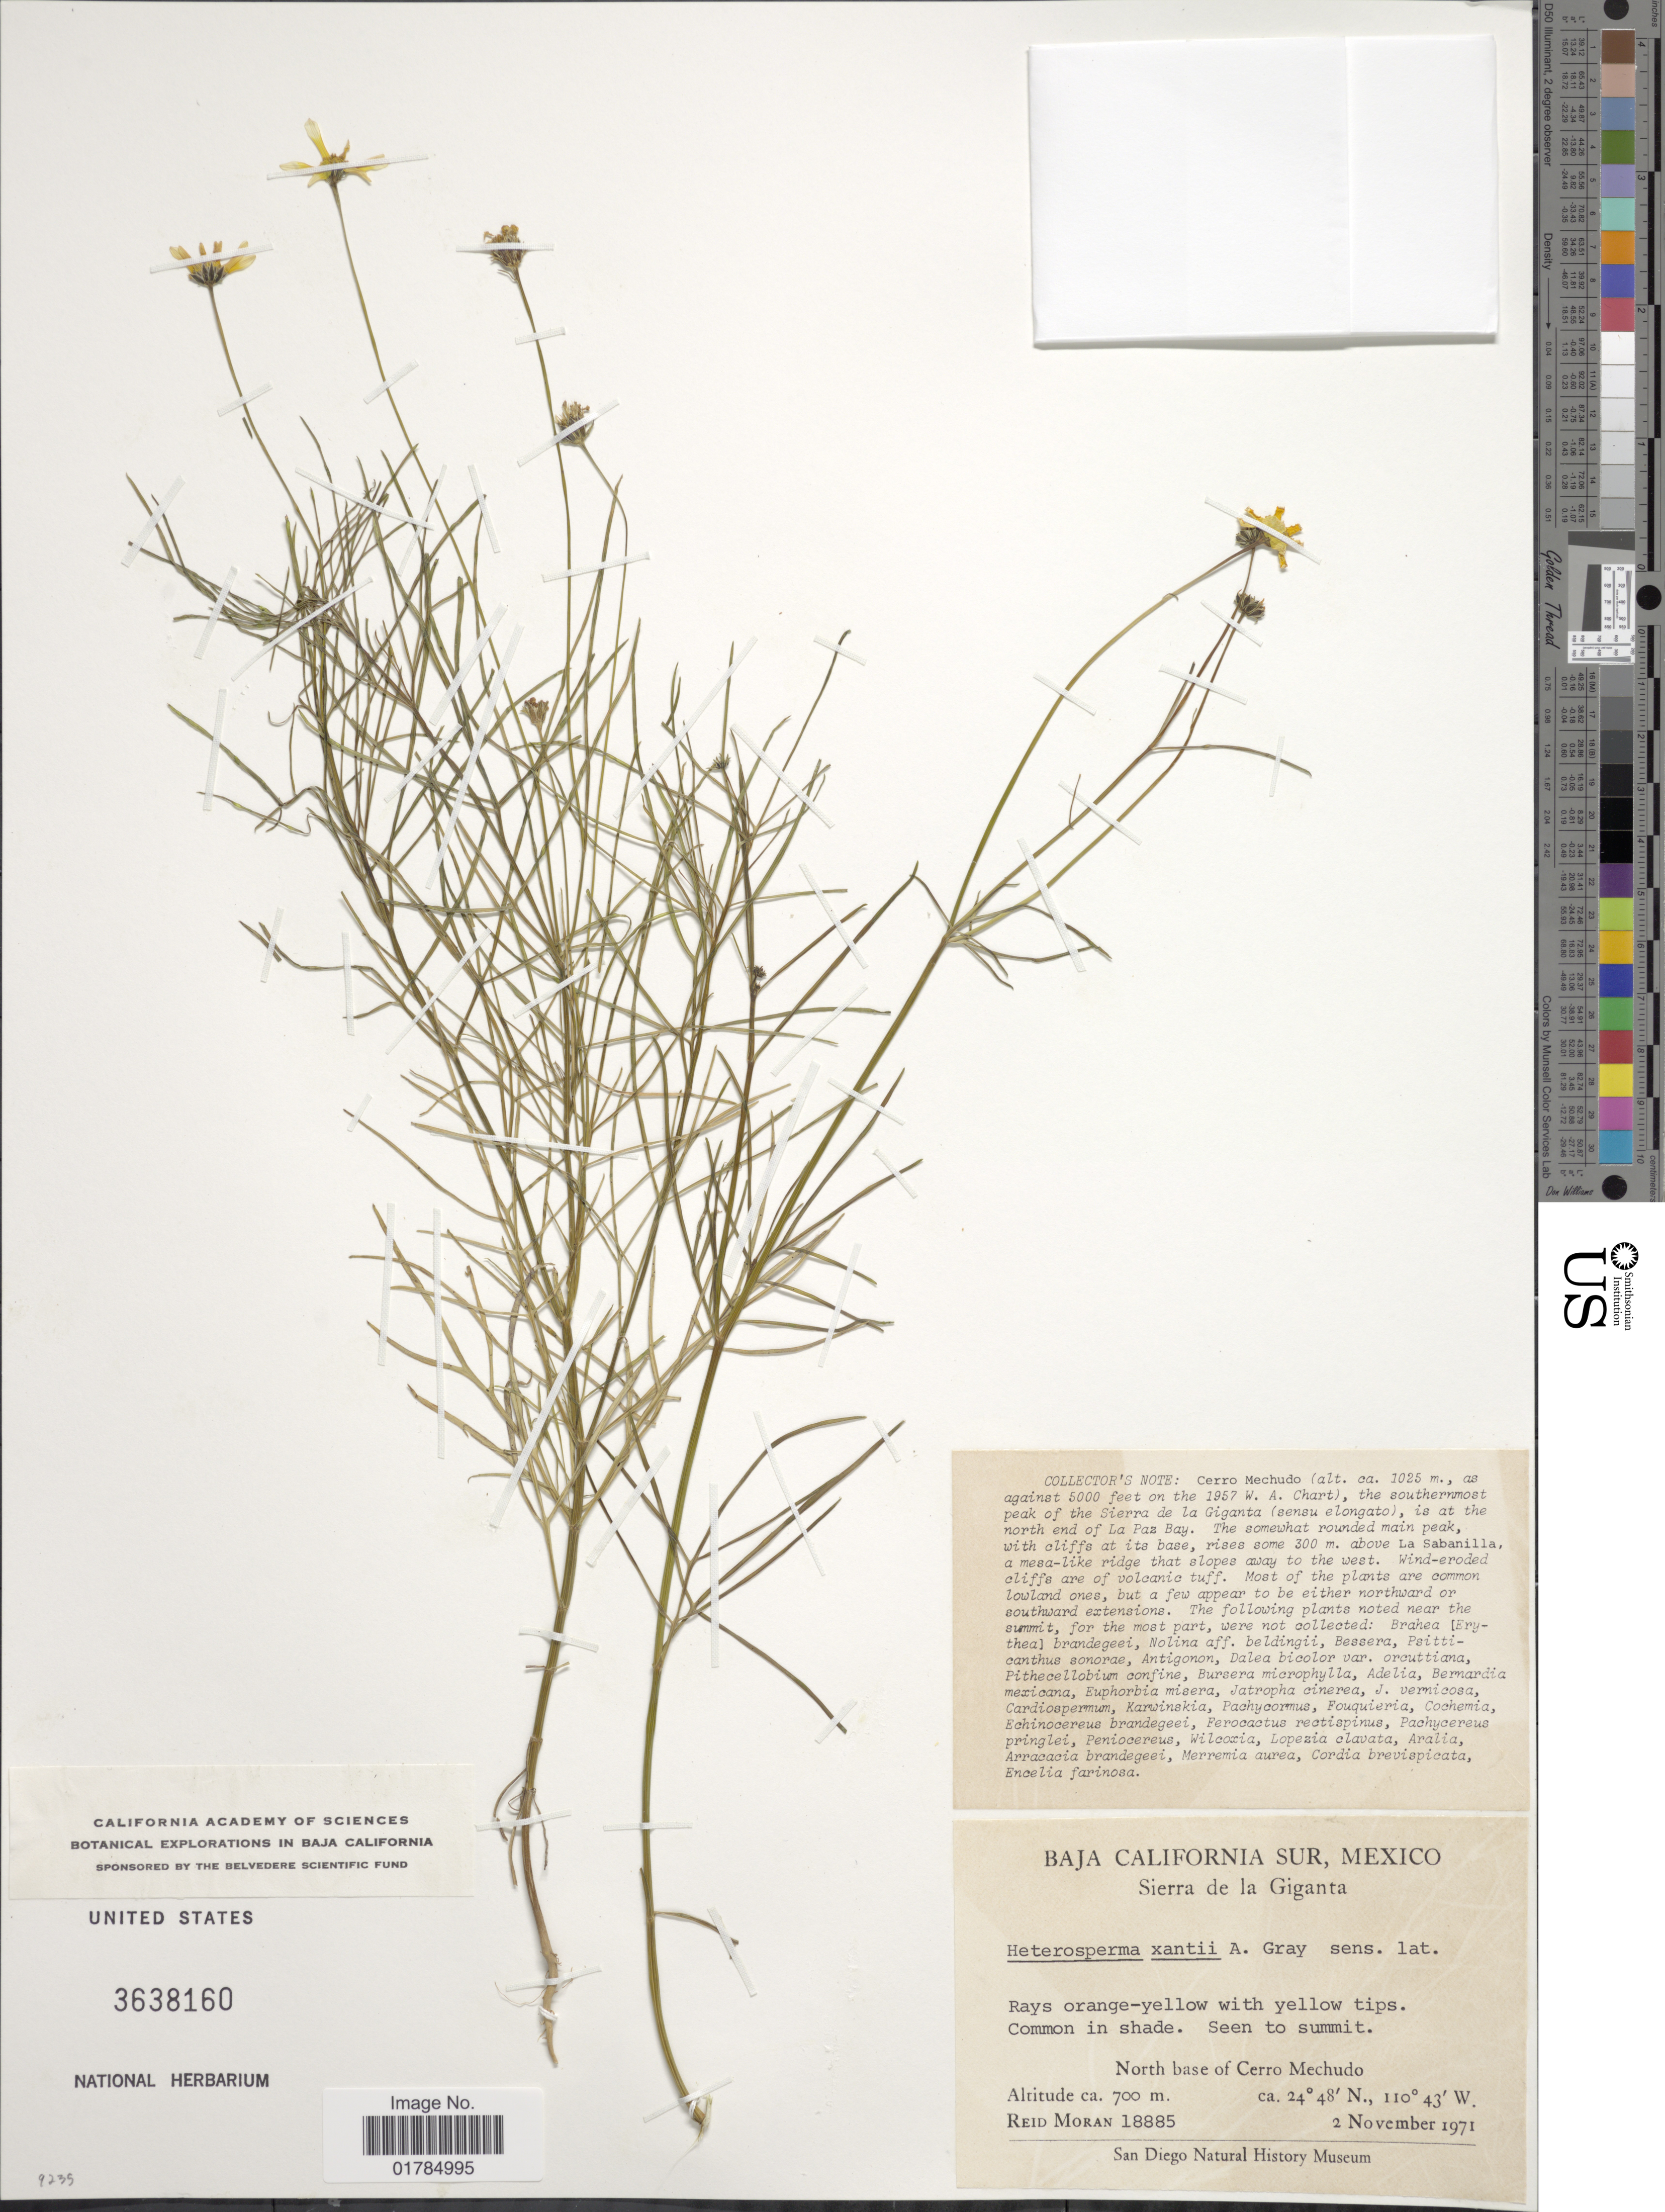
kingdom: Plantae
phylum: Tracheophyta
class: Magnoliopsida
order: Asterales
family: Asteraceae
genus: Heterosperma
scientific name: Heterosperma xanti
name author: Sherff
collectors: R. V. Moran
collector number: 18885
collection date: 1971-11-02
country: Mexico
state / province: Baja California Sur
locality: Sierra de la Gigantea. North base of Cerro Mechudo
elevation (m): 700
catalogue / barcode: US 3638160